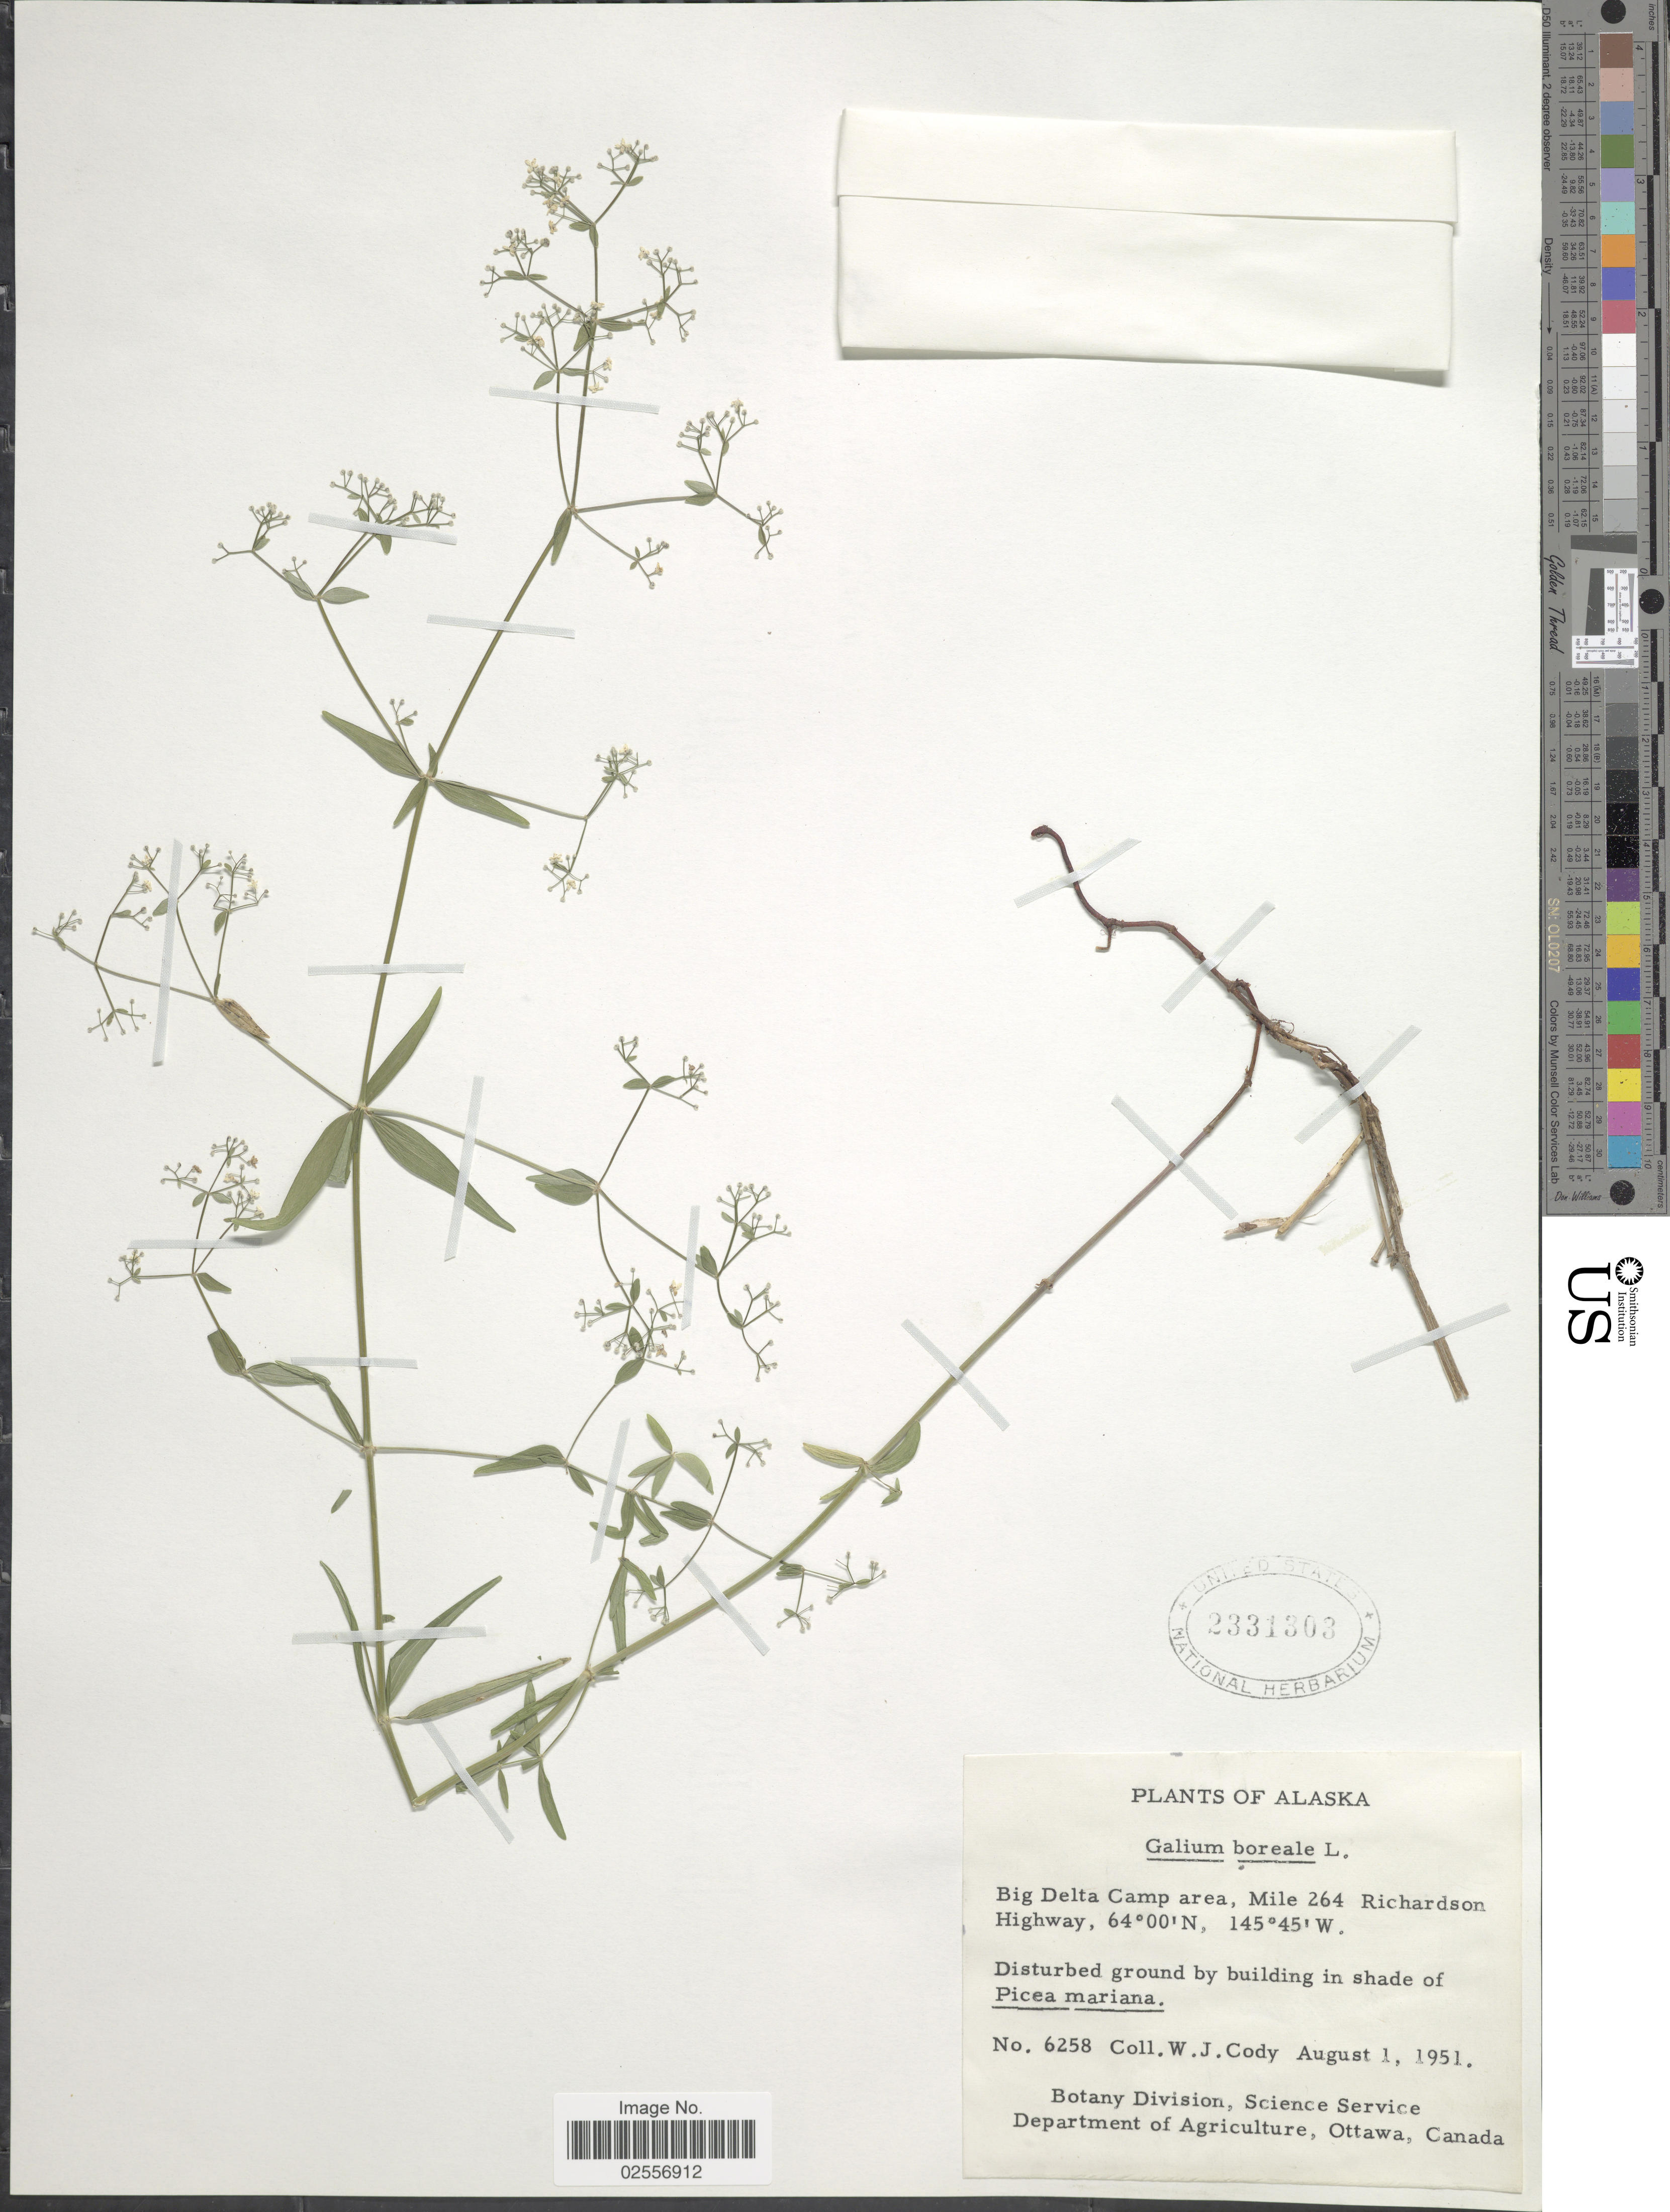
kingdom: Plantae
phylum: Tracheophyta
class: Magnoliopsida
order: Gentianales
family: Rubiaceae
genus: Galium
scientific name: Galium boreale L.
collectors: W. Cody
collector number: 6258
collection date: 1951-08-01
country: United States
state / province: Alaska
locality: Big Delta Camp area, Mile 264 Richardson Highway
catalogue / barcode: US 2331303